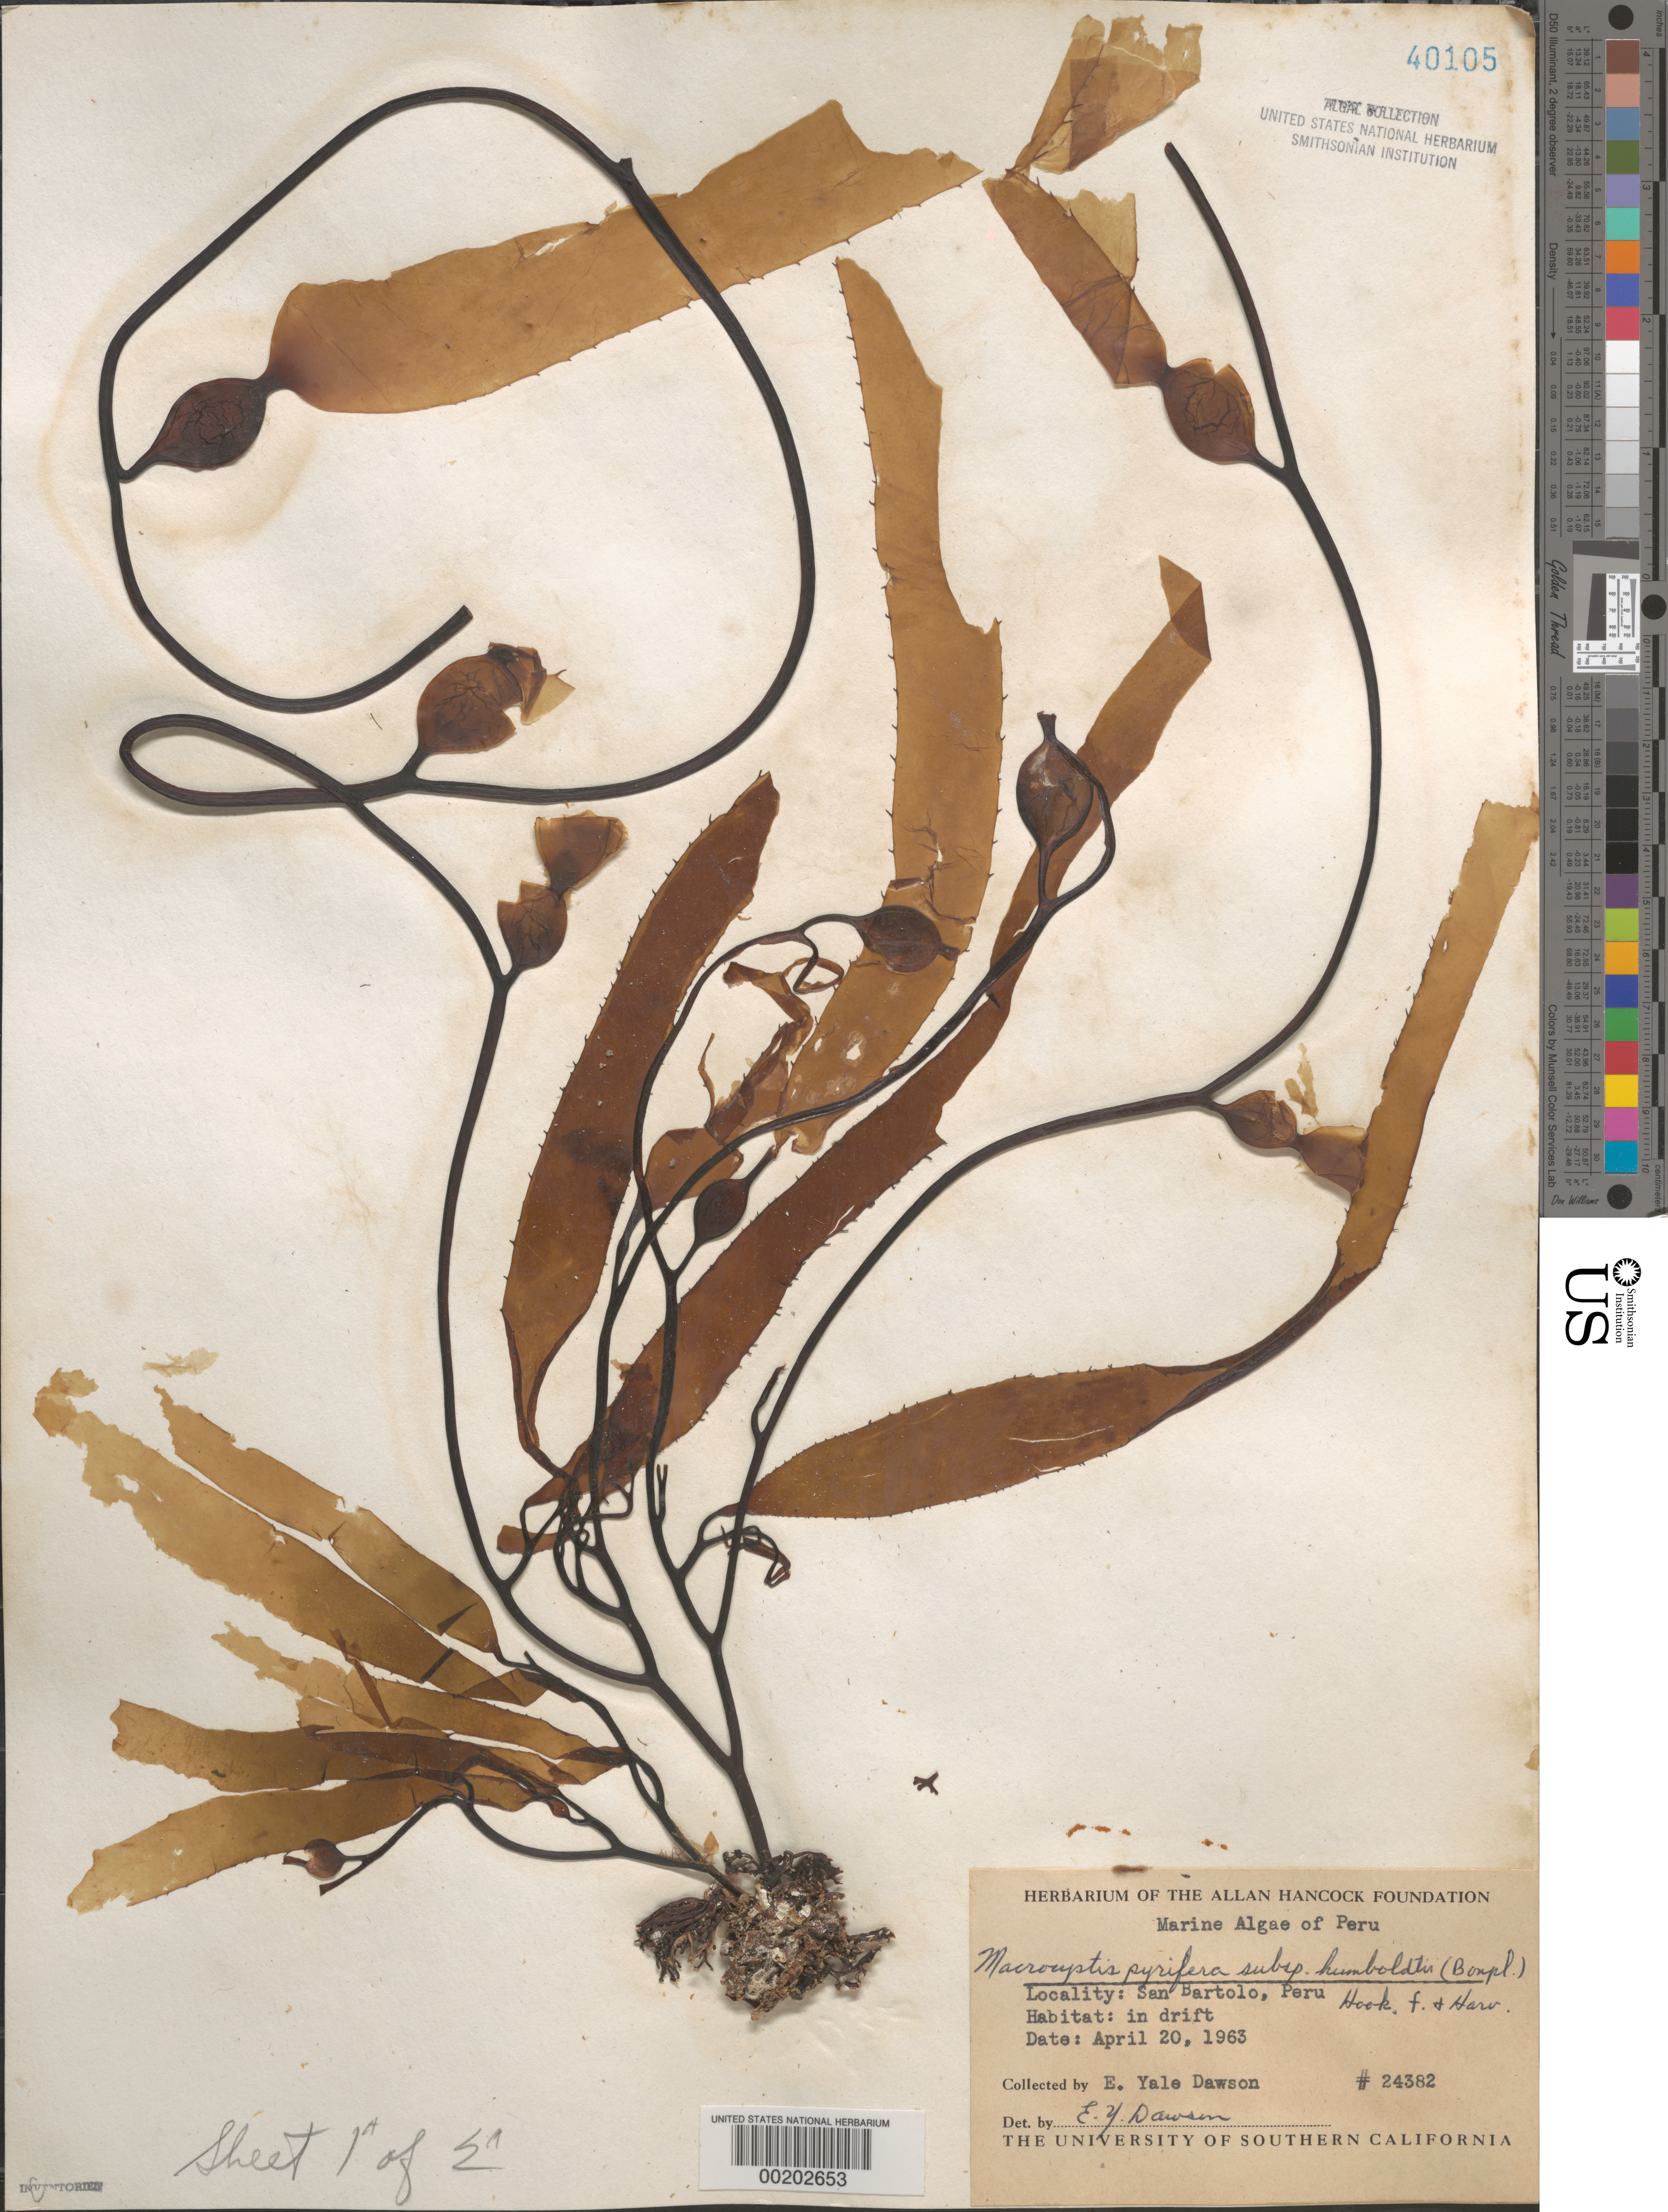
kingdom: Chromista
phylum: Ochrophyta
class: Phaeophyceae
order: Laminariales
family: Laminariaceae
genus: Macrocystis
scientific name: Macrocystis pyrifera subsp. humboldtii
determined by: Dawson, E. Y.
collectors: E. Y. Dawson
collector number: EYD 24382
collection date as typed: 20 Apr 1931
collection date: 1931-04-20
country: Peru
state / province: Lima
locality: San bartolo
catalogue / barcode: US 40105